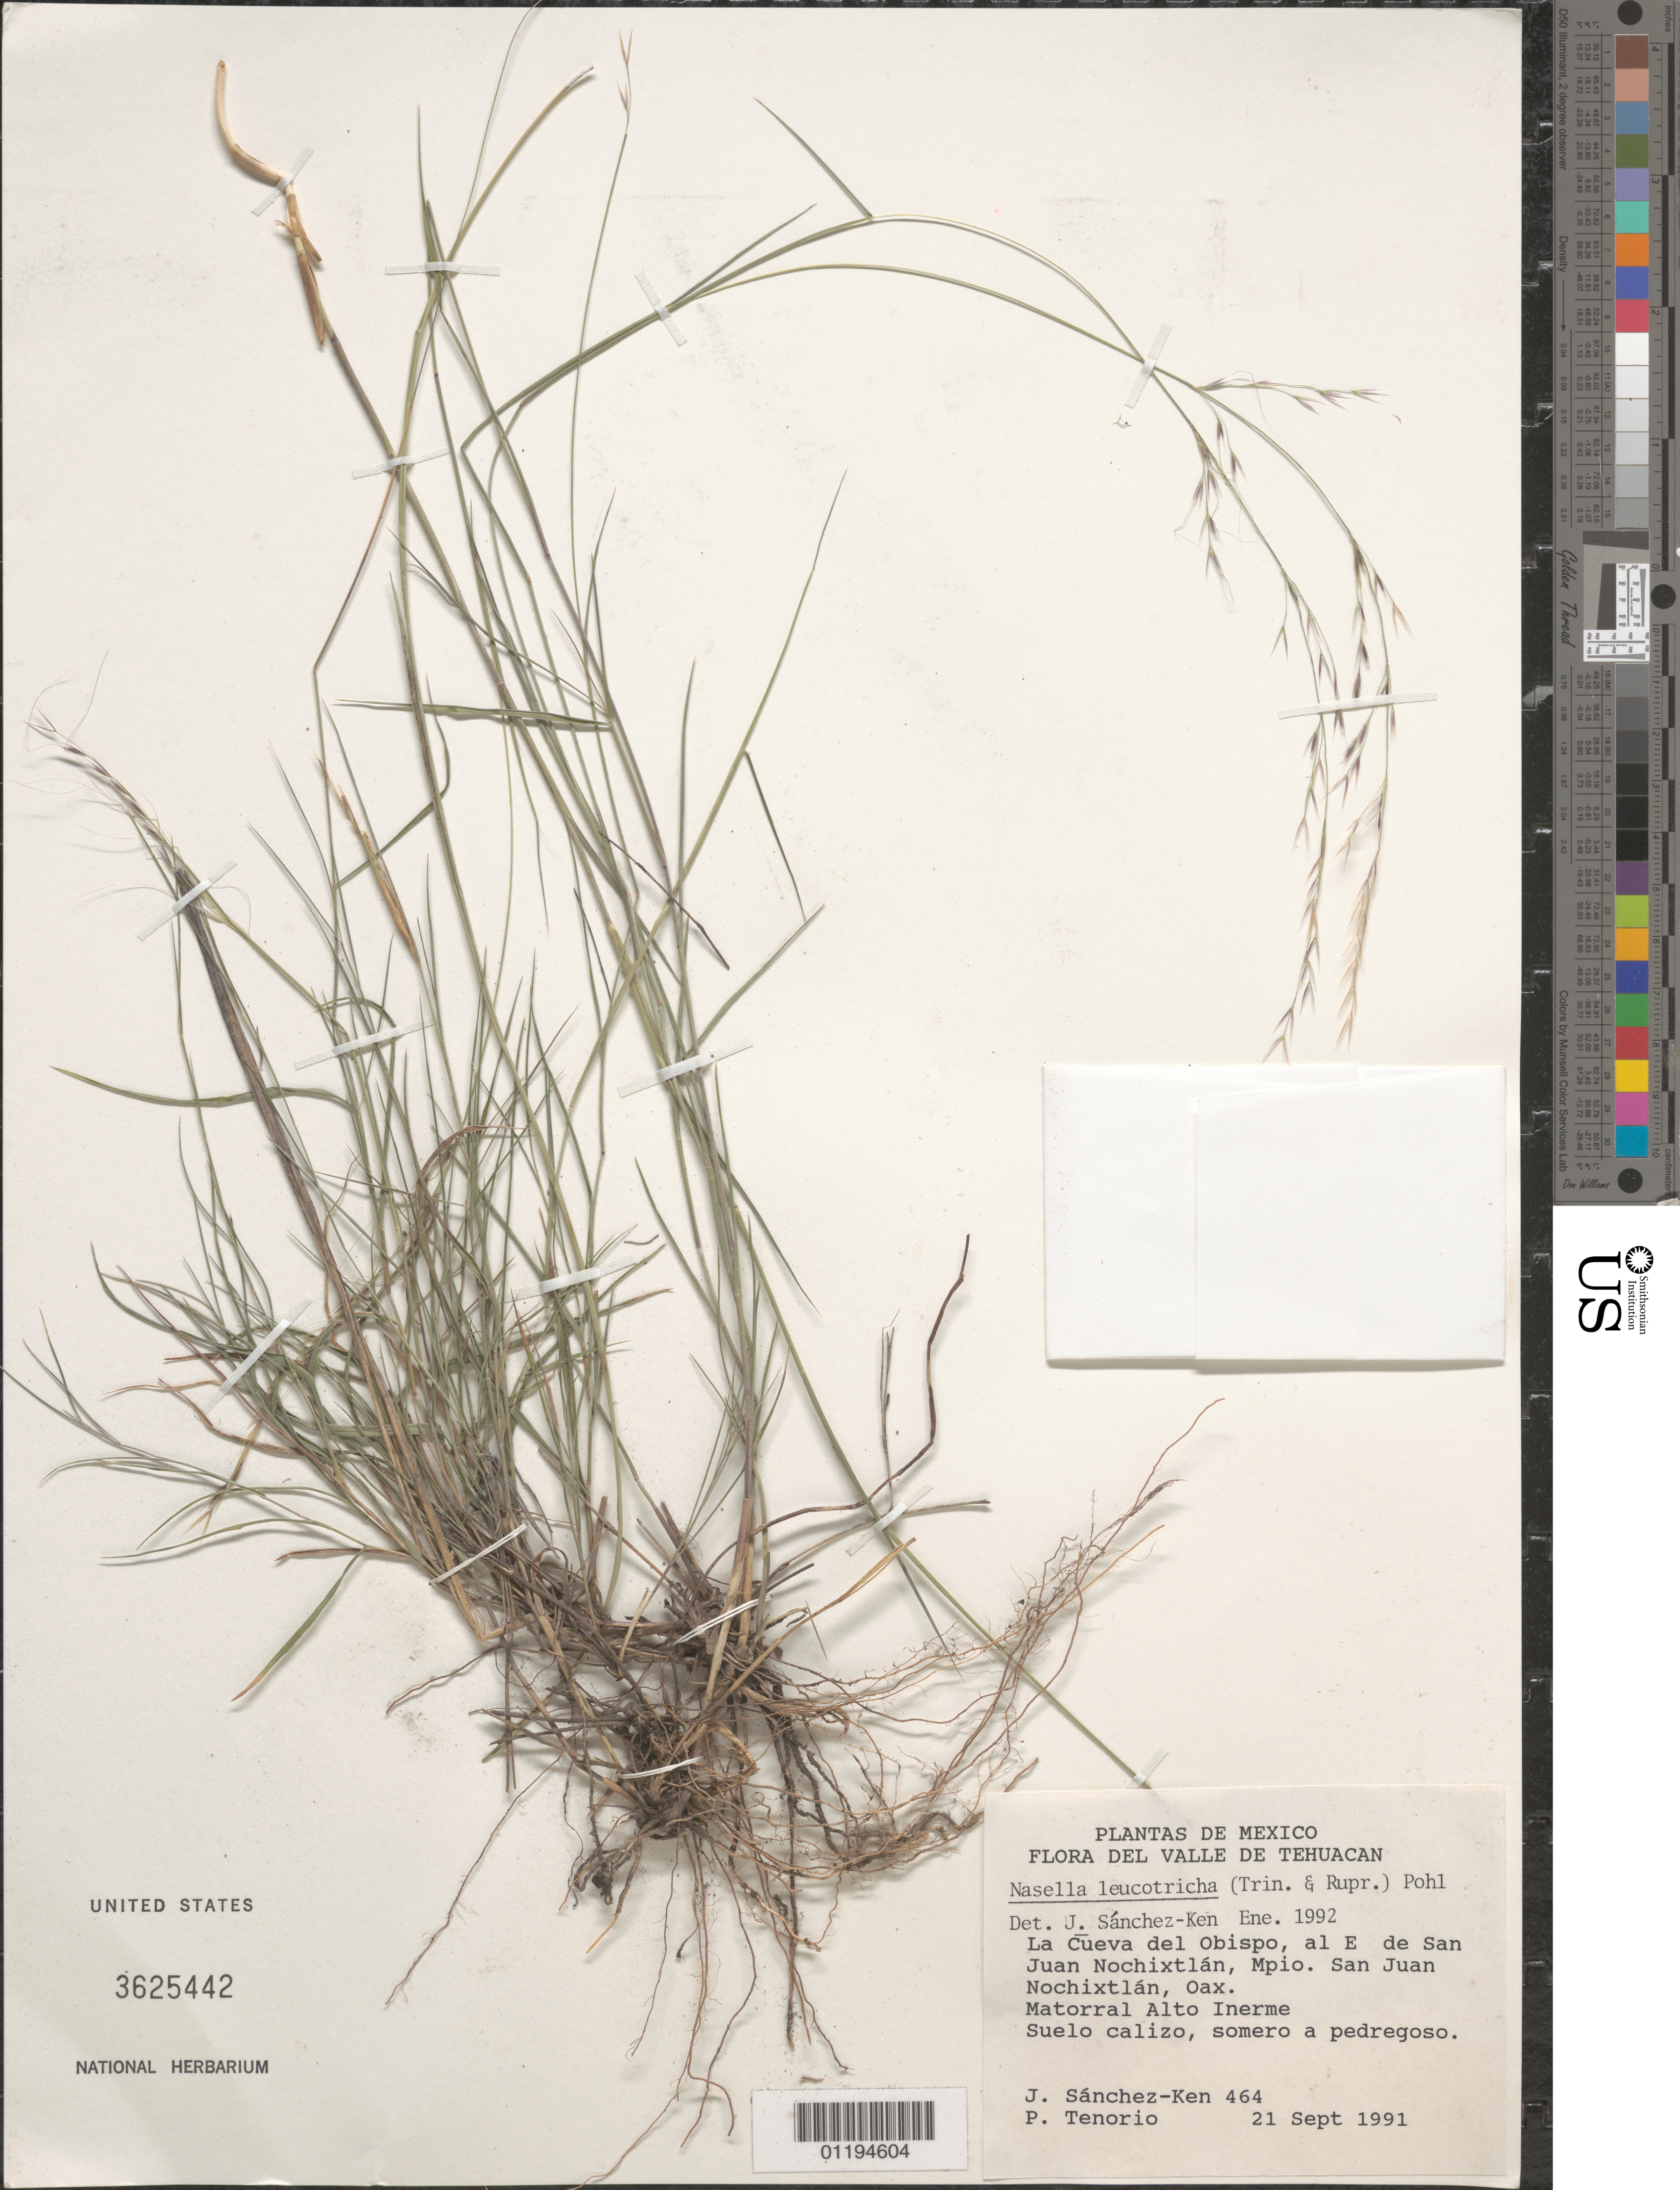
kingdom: Plantae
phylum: Tracheophyta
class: Liliopsida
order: Poales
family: Poaceae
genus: Nassella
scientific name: Nassella leucotricha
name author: (Trin. & Rupr.) R.W. Pohl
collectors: J. G. Sánchez-Ken & Tenorio, P.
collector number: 464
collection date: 1991-09-21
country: Mexico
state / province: Oaxaca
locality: E of San Juan Nochixtlan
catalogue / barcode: US 3625442